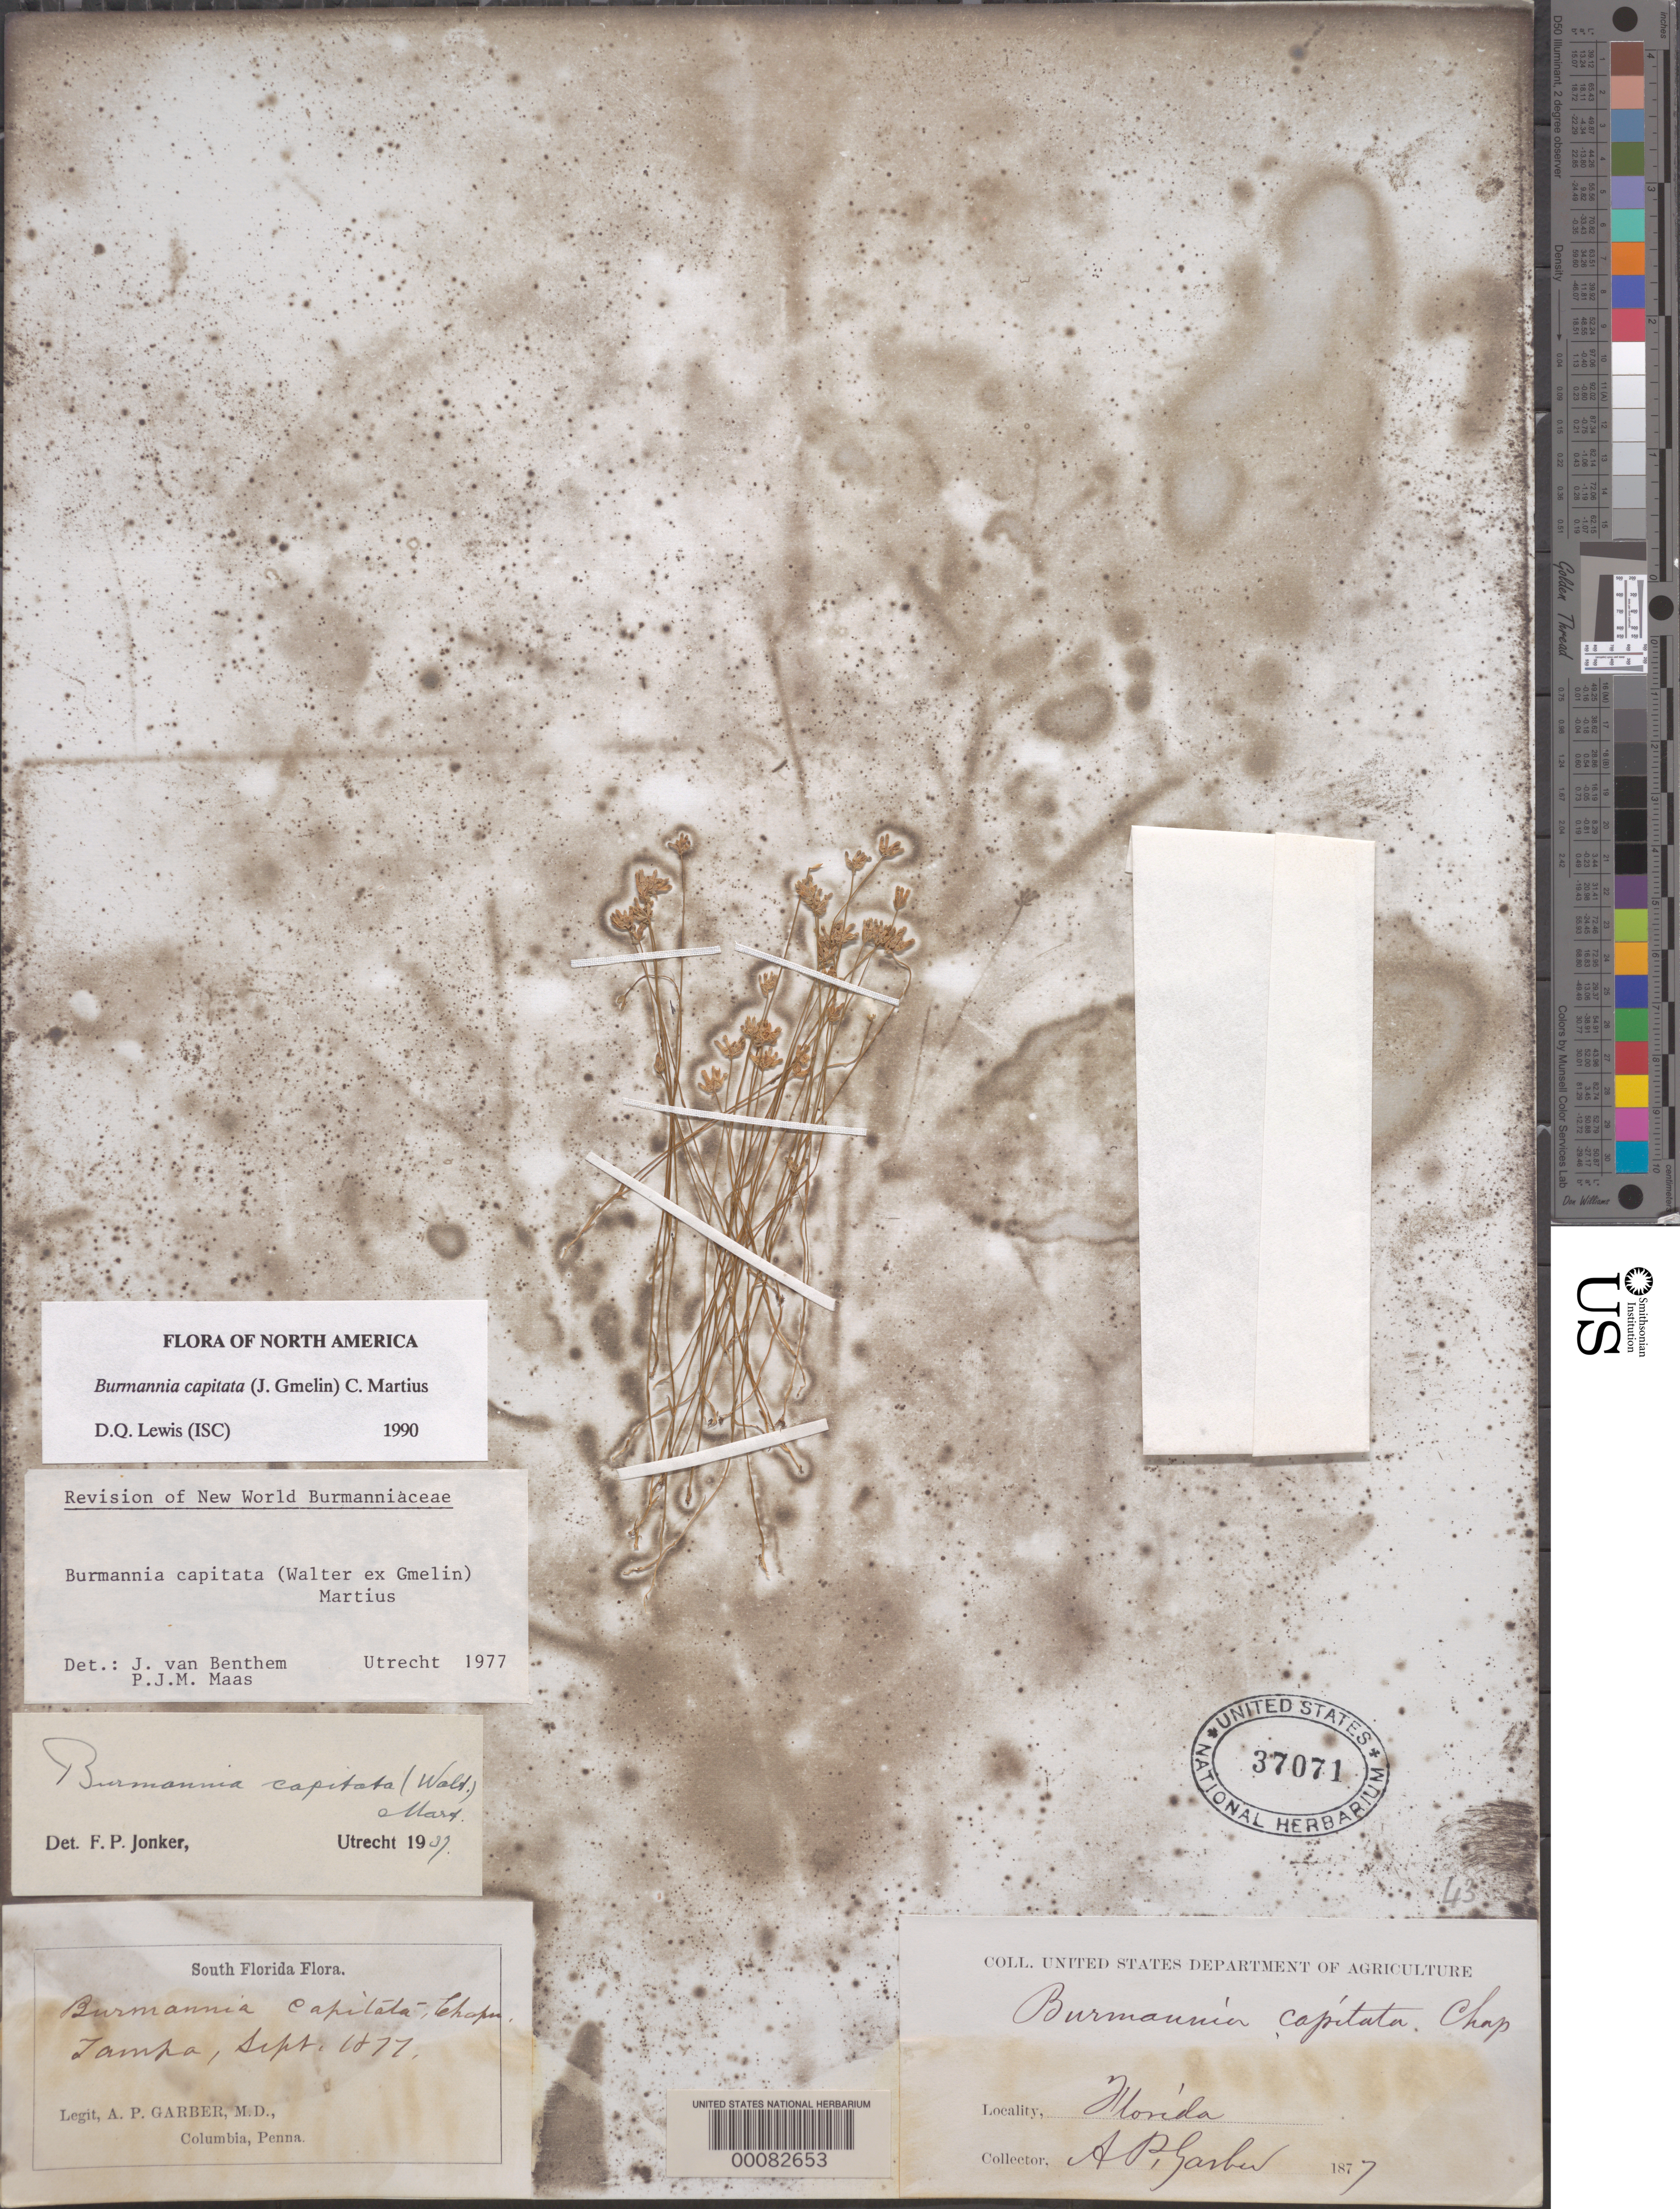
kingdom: Plantae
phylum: Tracheophyta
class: Liliopsida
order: Dioscoreales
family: Burmanniaceae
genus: Burmannia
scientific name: Burmannia capitata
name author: (Walter ex J.F. Gmel.) Mart.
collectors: A. P. Garber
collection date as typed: Sep 1877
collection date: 1877-09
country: United States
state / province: Florida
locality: Tampa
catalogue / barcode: US 37071